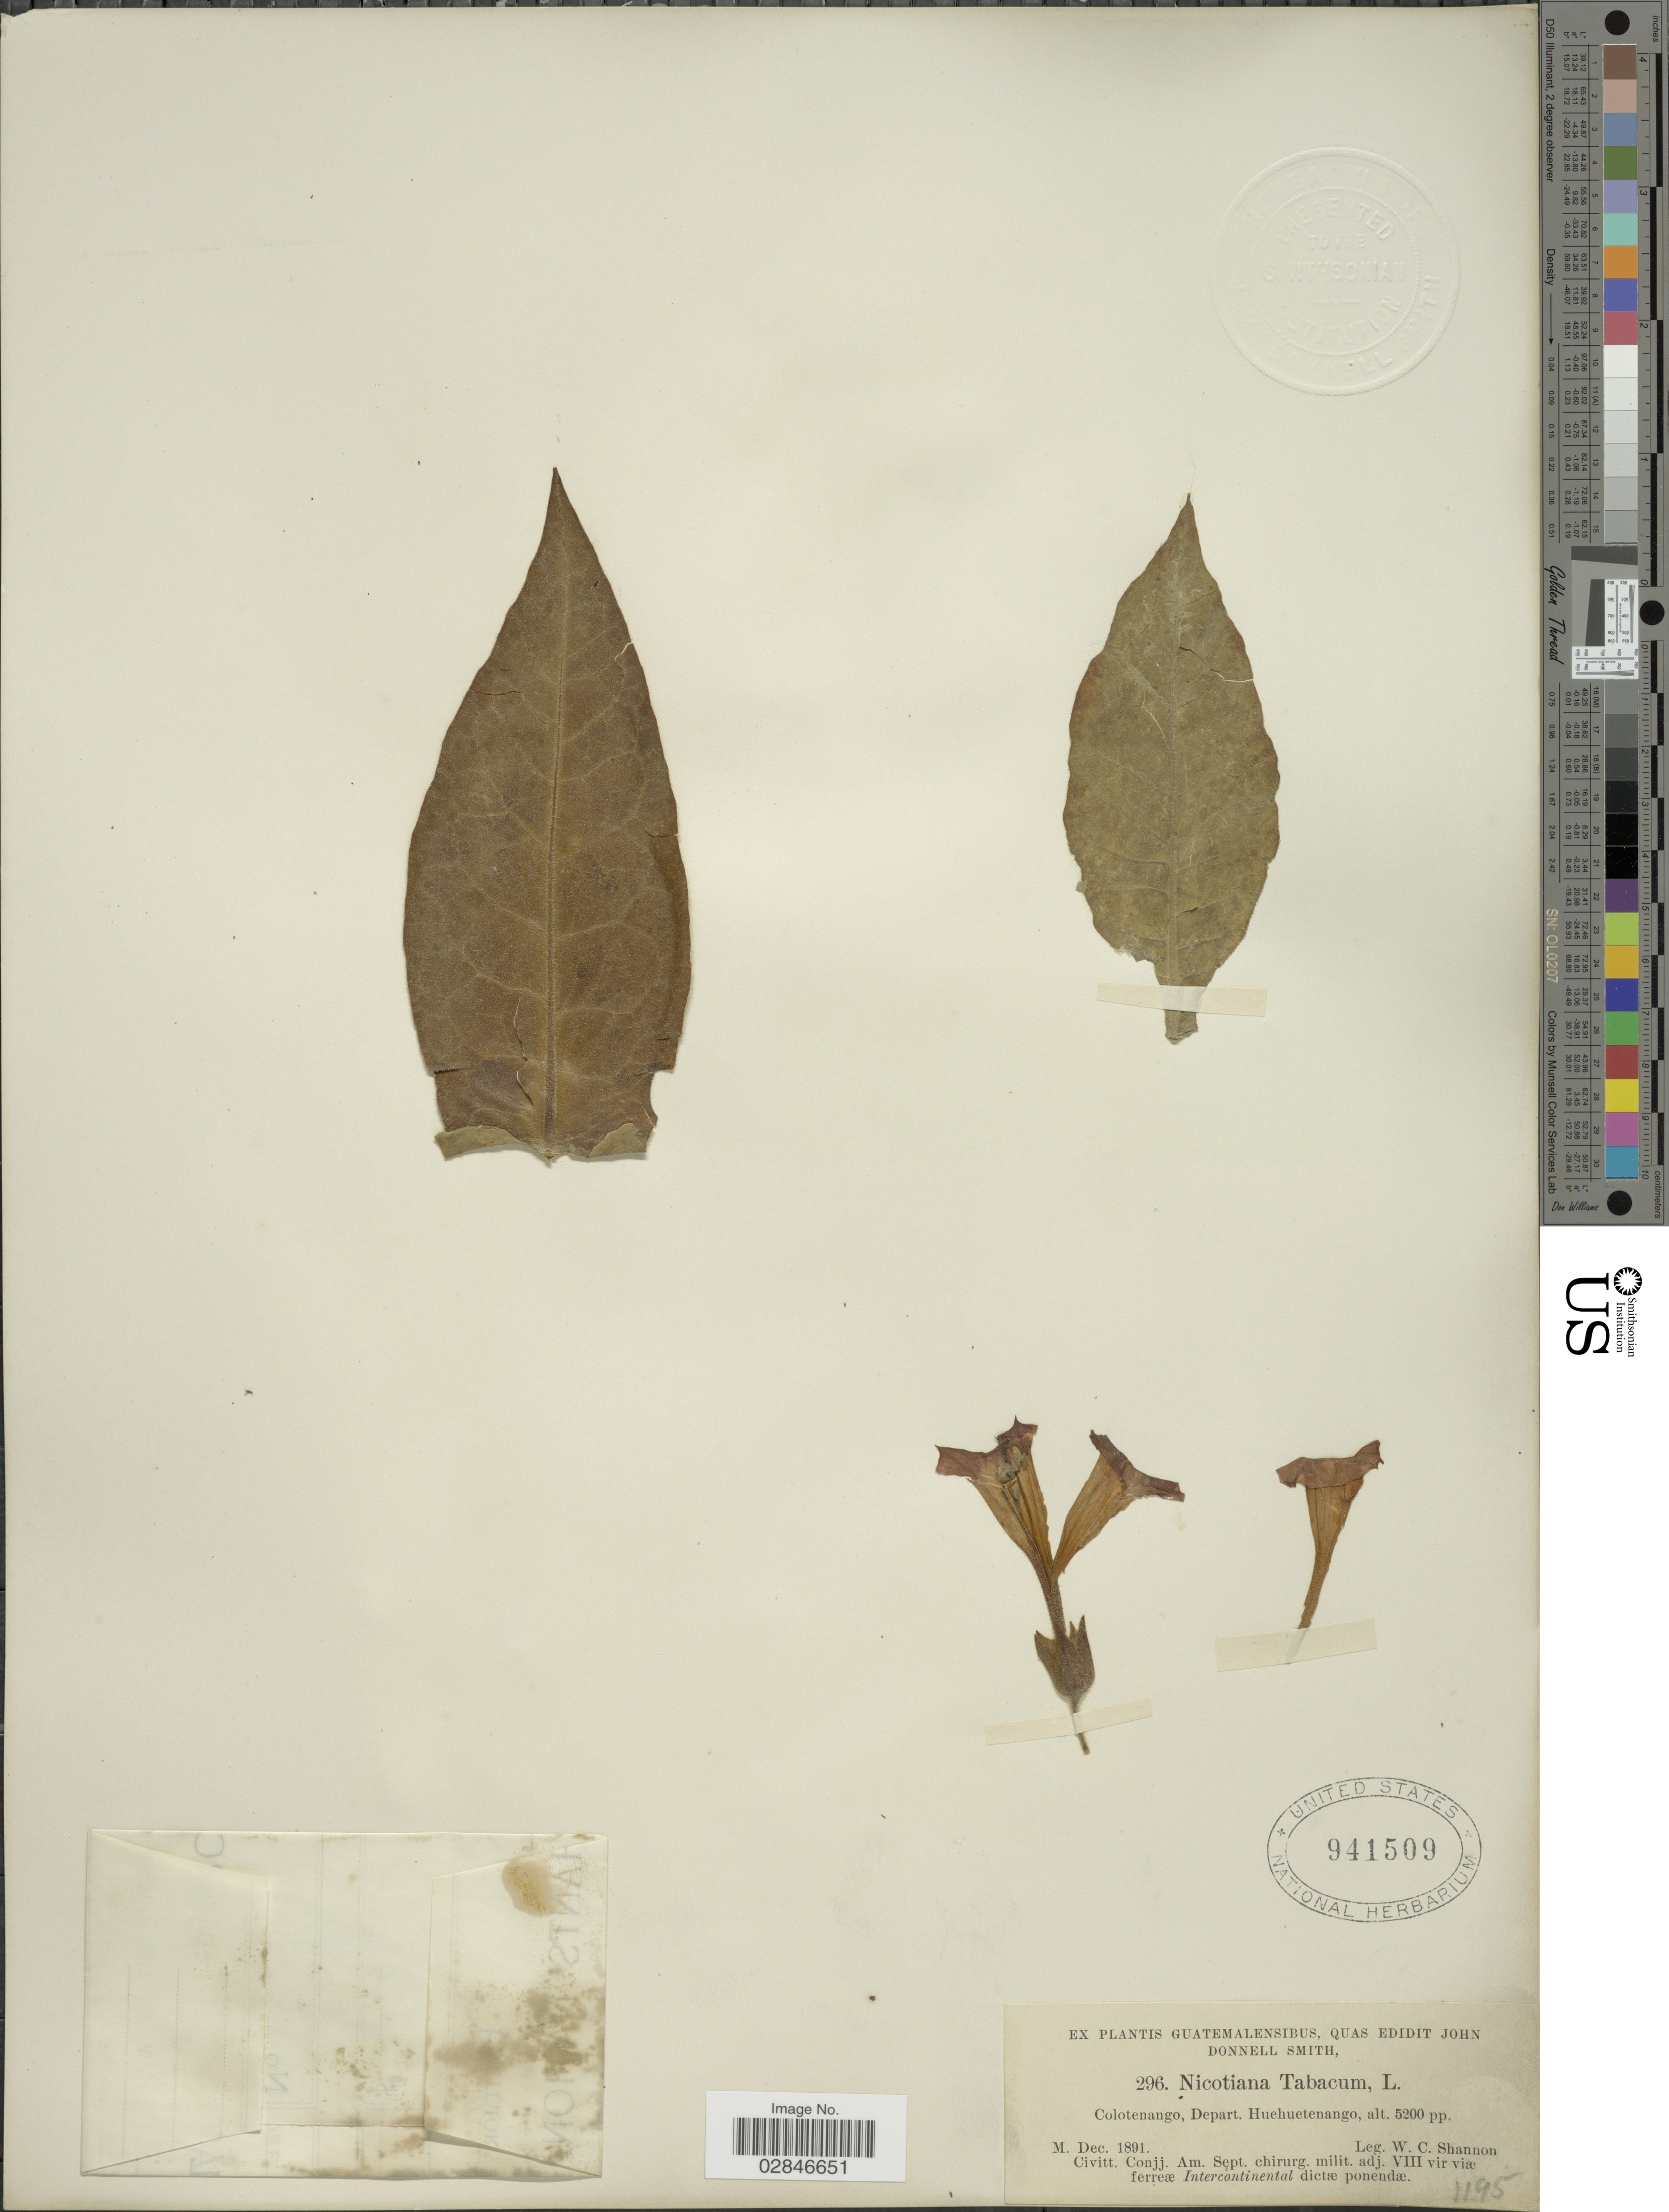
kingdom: Plantae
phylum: Tracheophyta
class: Magnoliopsida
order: Solanales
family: Solanaceae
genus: Nicotiana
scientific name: Nicotiana tabacum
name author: L.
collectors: W. C. Shannon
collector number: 296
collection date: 1891-12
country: Guatemala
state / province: Huehuetenango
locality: Colotenango, Depart. Huehuetenango.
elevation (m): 1585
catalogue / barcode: US 941509